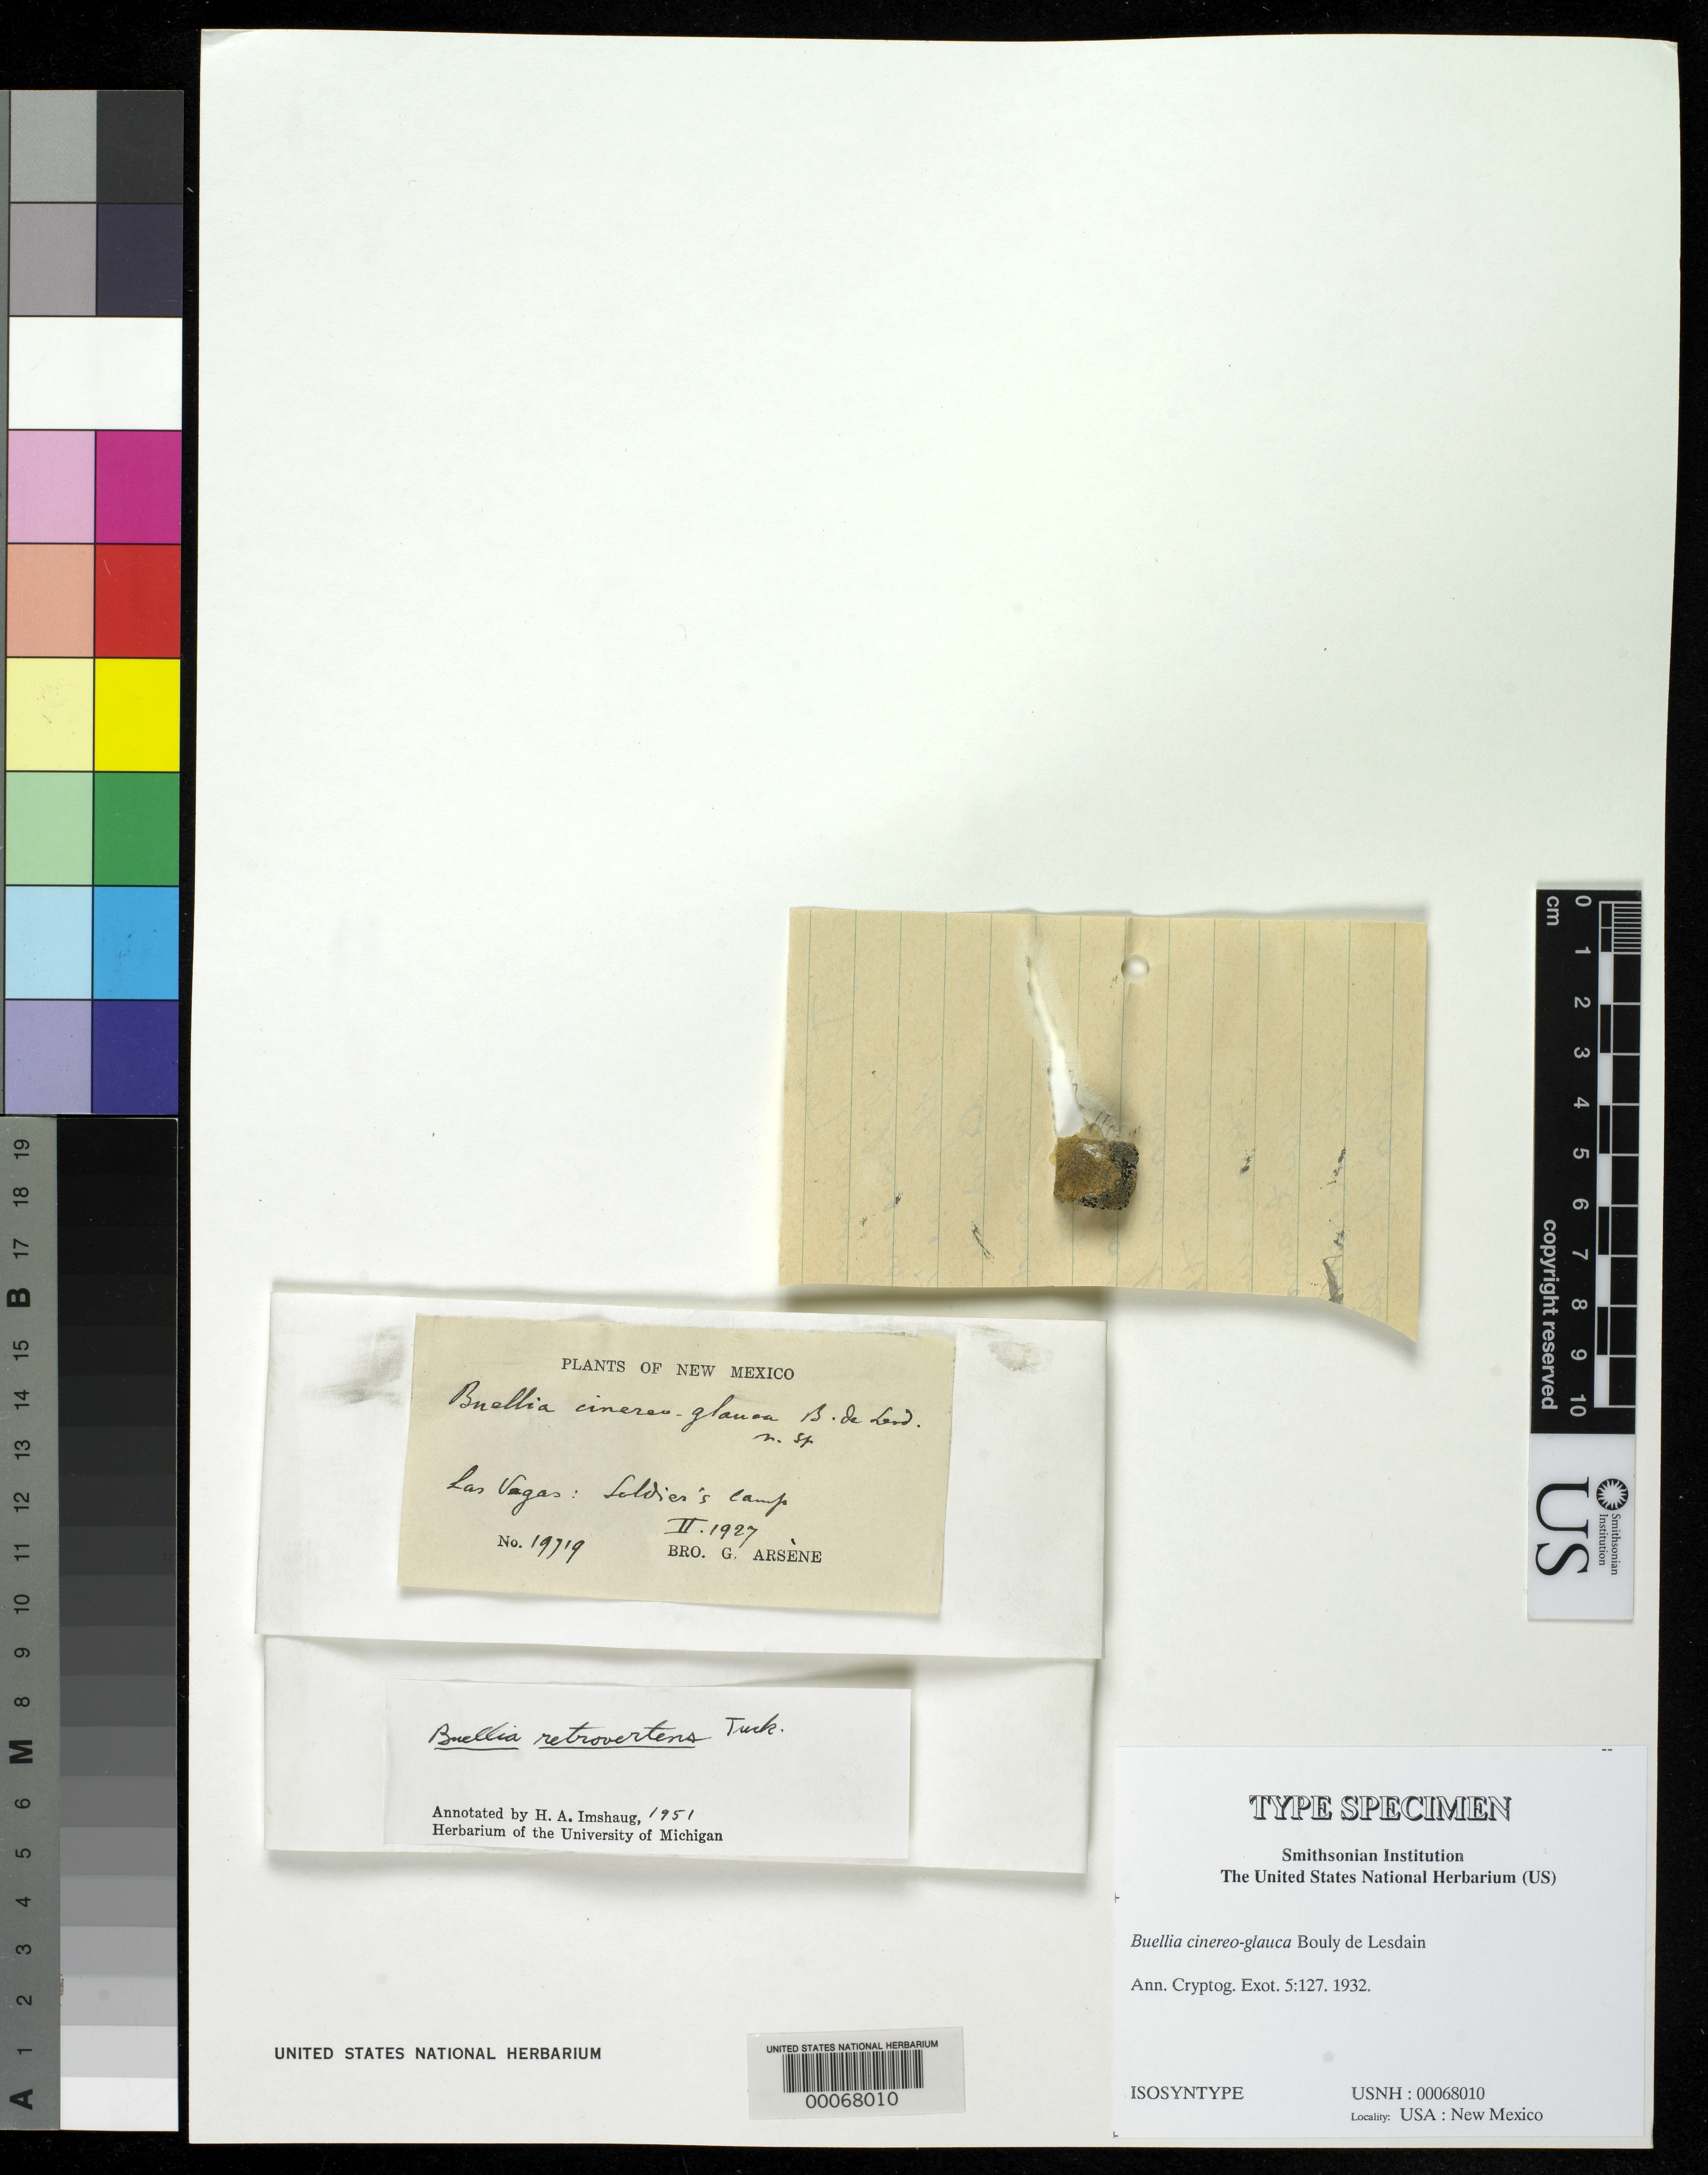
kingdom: Fungi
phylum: Ascomycota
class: Lecanoromycetes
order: Caliciales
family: Caliciaceae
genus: Buellia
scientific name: Buellia cinereo-glauca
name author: B. de Lesd.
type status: Isosyntype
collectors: Bro. G. Arsène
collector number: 19719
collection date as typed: Feb 1927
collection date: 1927-02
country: United States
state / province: New Mexico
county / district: San Miguel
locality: Las Vegas, Soldiers Camp.